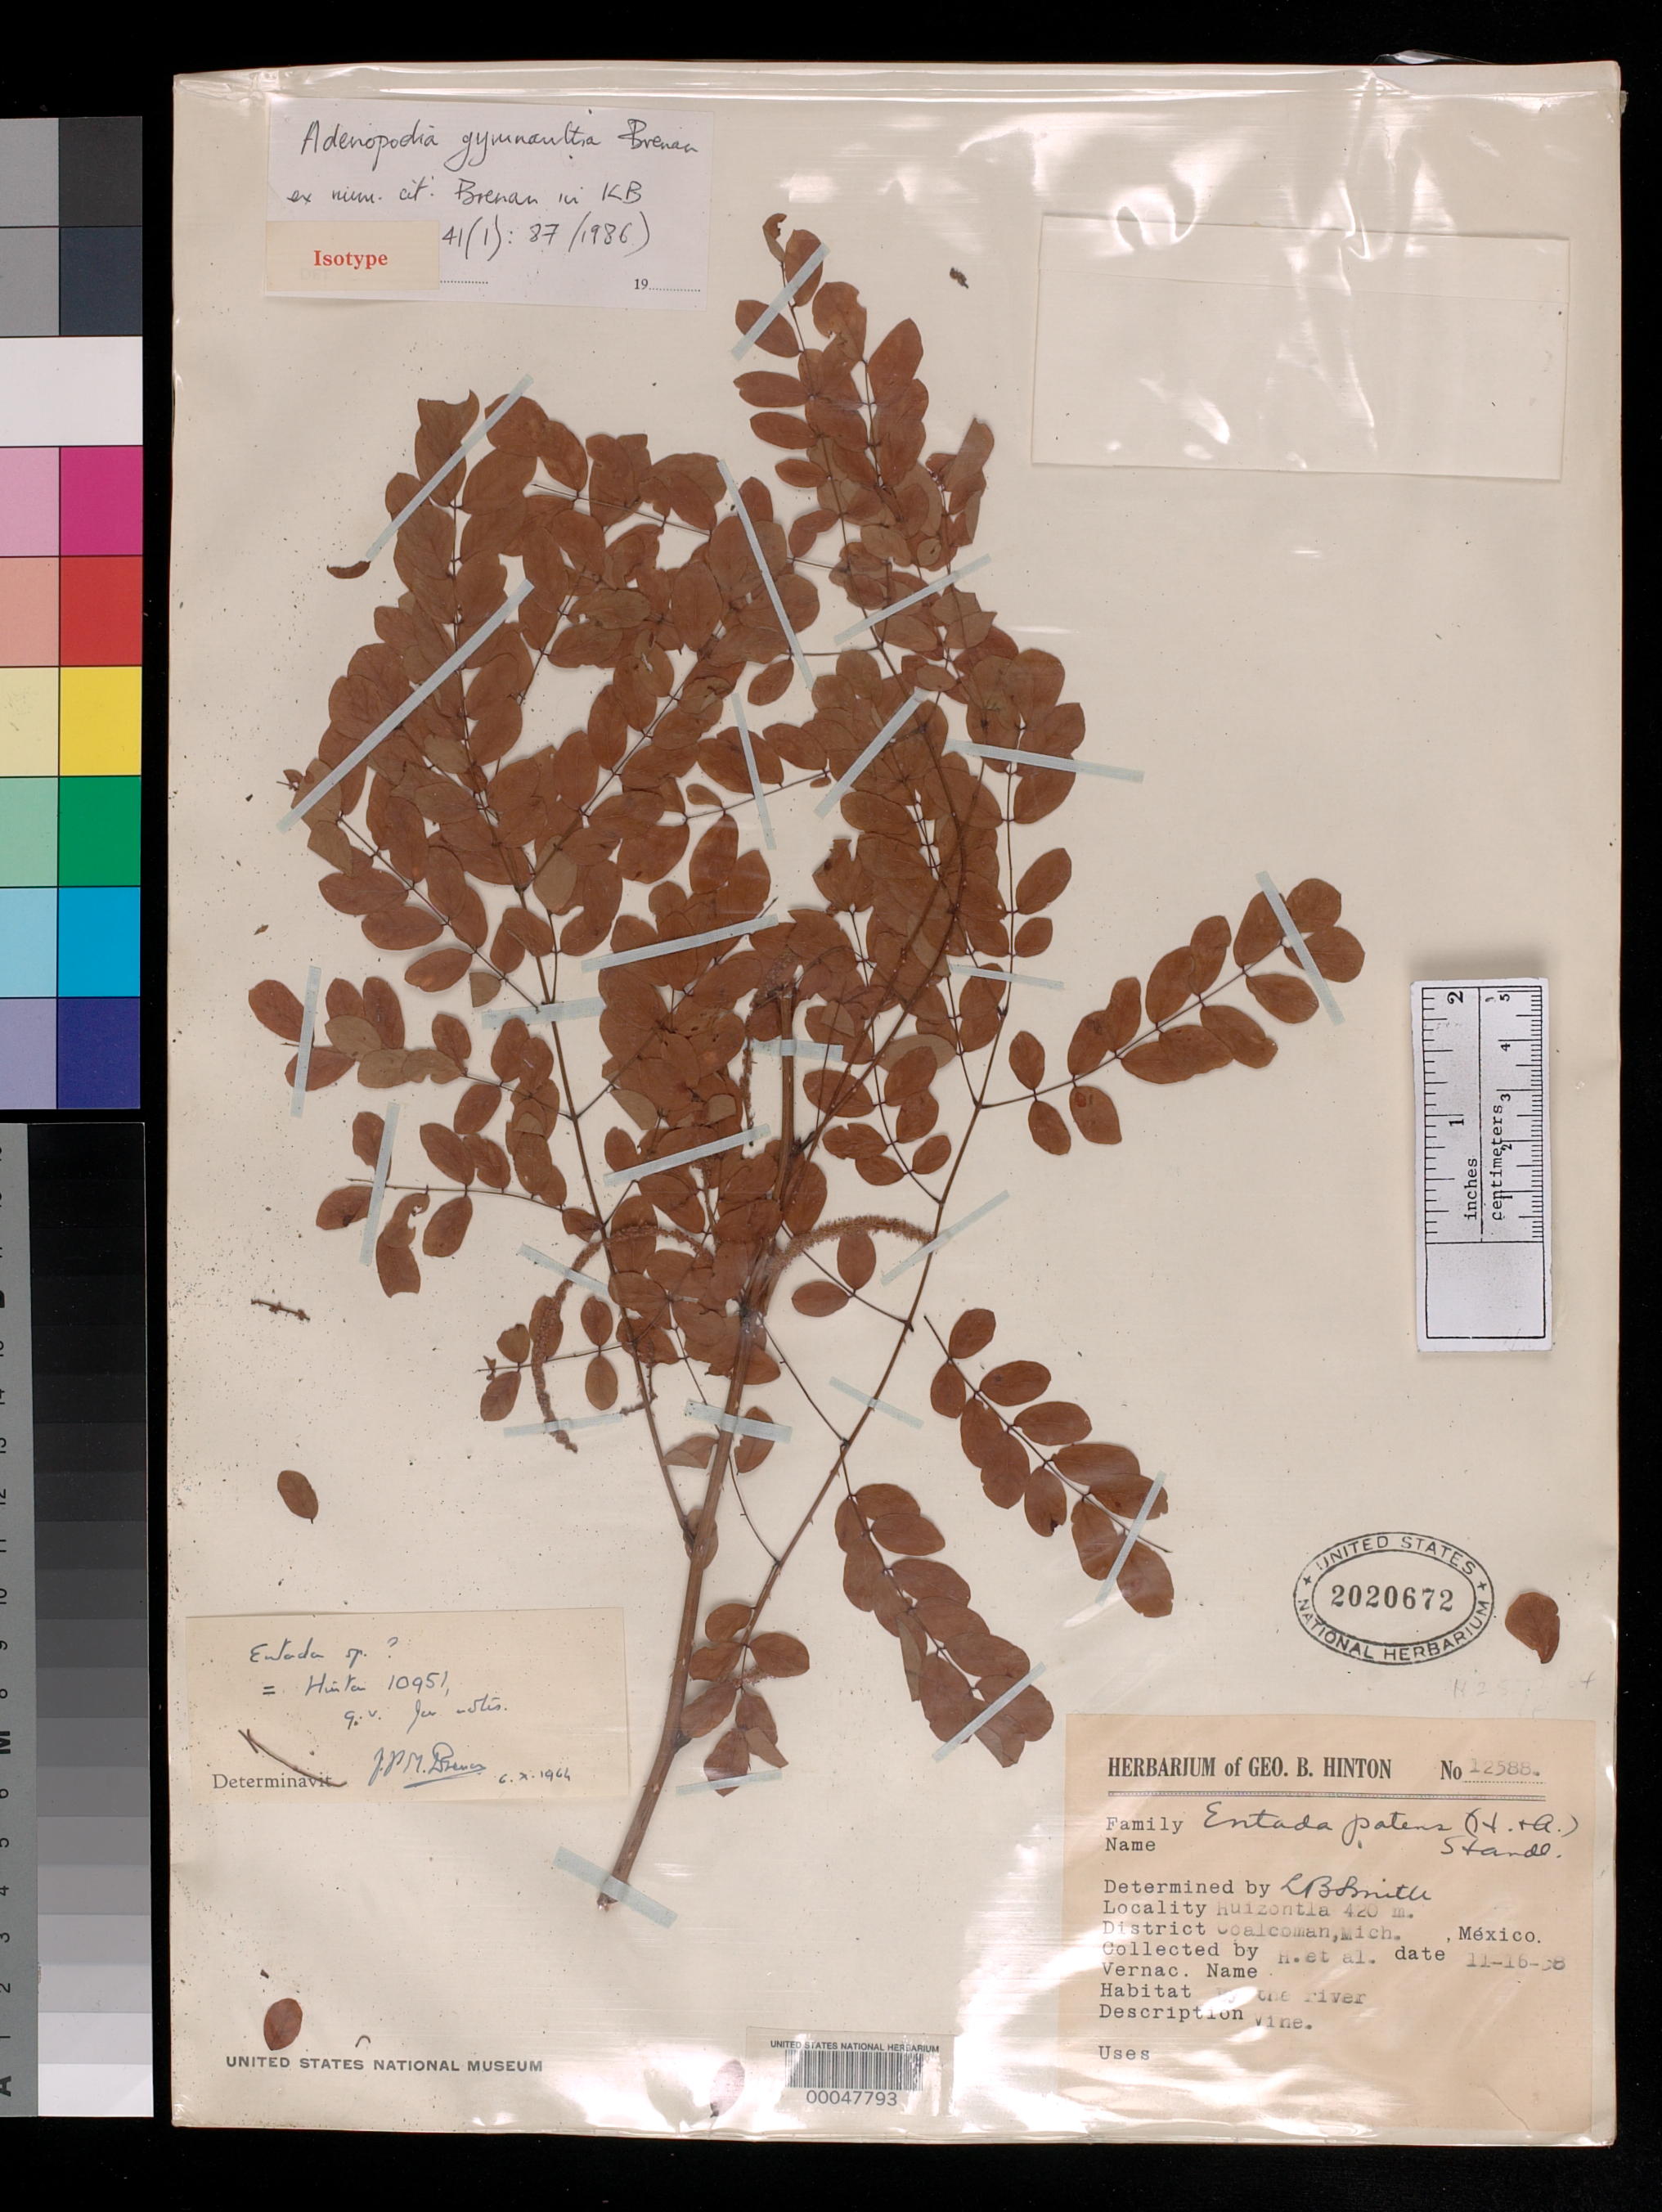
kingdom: Plantae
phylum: Tracheophyta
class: Magnoliopsida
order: Fabales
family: Fabaceae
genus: Adenopodia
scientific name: Adenopodia gymnantha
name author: Brenan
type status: Isotype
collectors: G. B. Hinton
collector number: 12588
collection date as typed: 16 Nov 1938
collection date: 1938-11-16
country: Mexico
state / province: Michoacán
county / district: Coalcoman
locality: Huizontla.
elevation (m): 420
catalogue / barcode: US 2020672